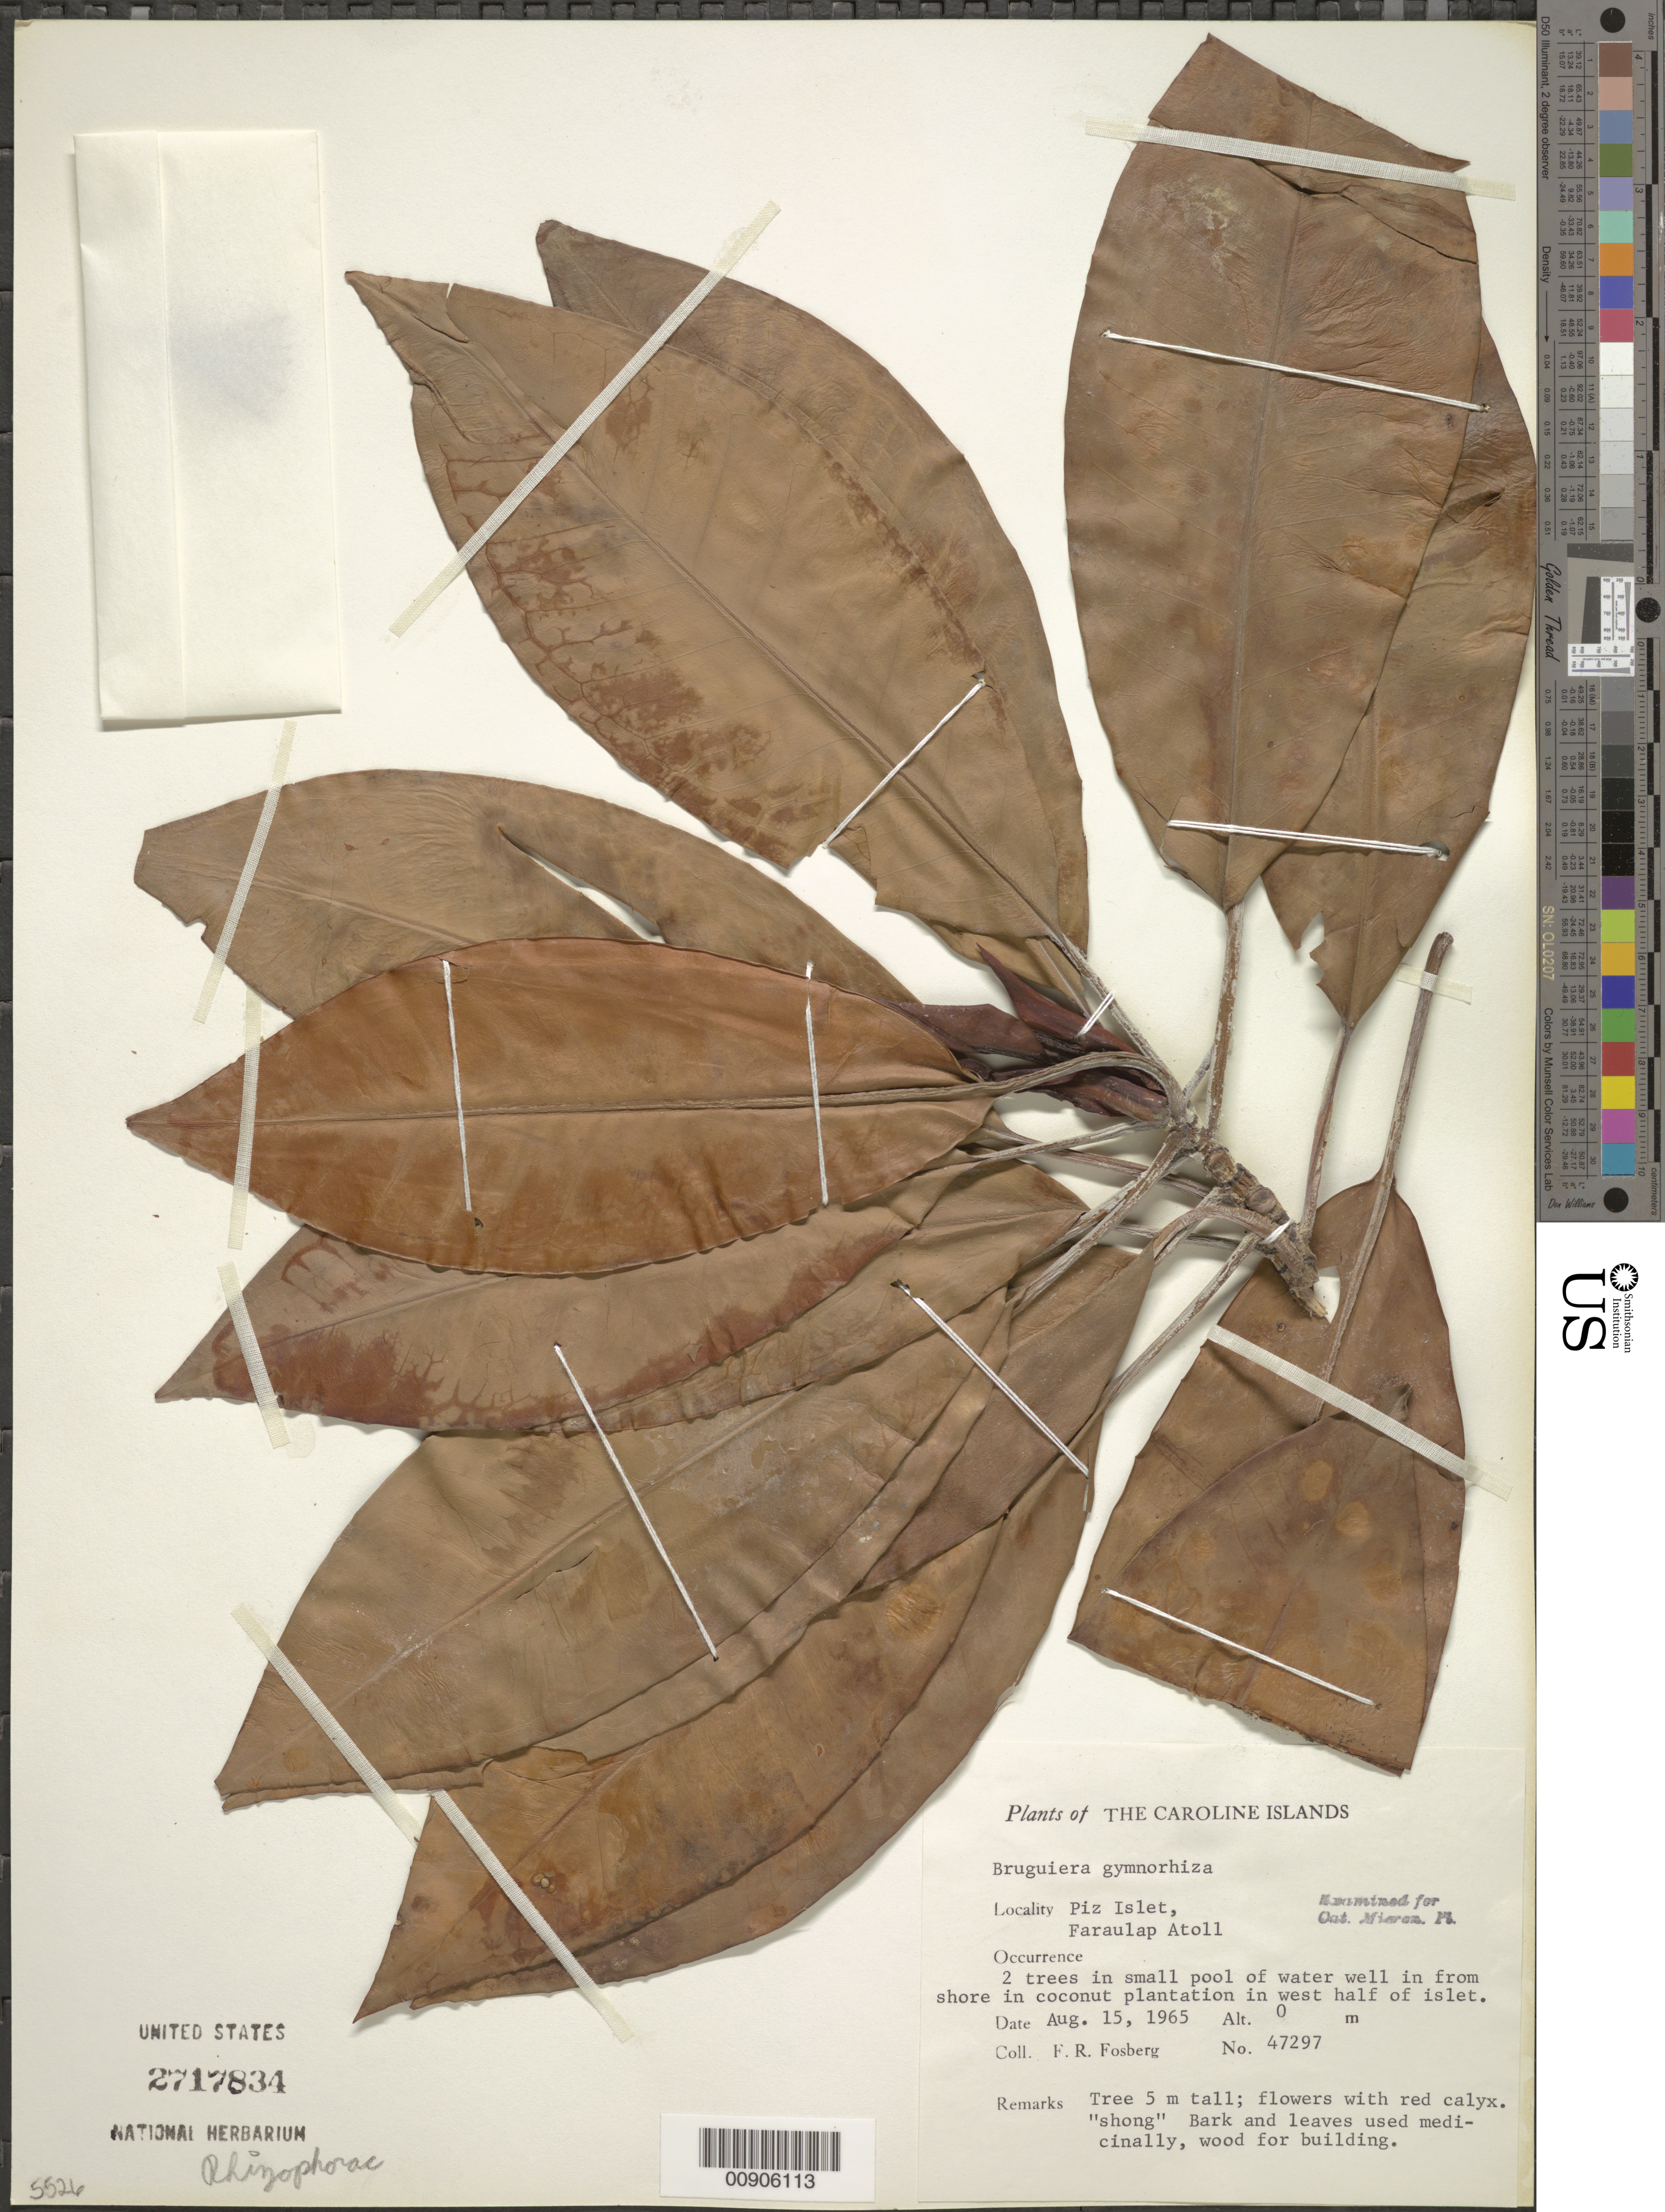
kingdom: Plantae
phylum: Tracheophyta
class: Magnoliopsida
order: Malpighiales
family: Rhizophoraceae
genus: Bruguiera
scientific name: Bruguiera gymnorhiza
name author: (L.) Savigny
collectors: F. R. Fosberg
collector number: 47297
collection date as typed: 15 Aug 1965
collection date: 1965-08-15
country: Micronesia, Federated States of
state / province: Yap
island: Faraulep Atoll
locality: Piz Islet. West half of islet.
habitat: In small pool of water, well in from shore in coconut plantation.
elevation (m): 0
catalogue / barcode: US 2717834